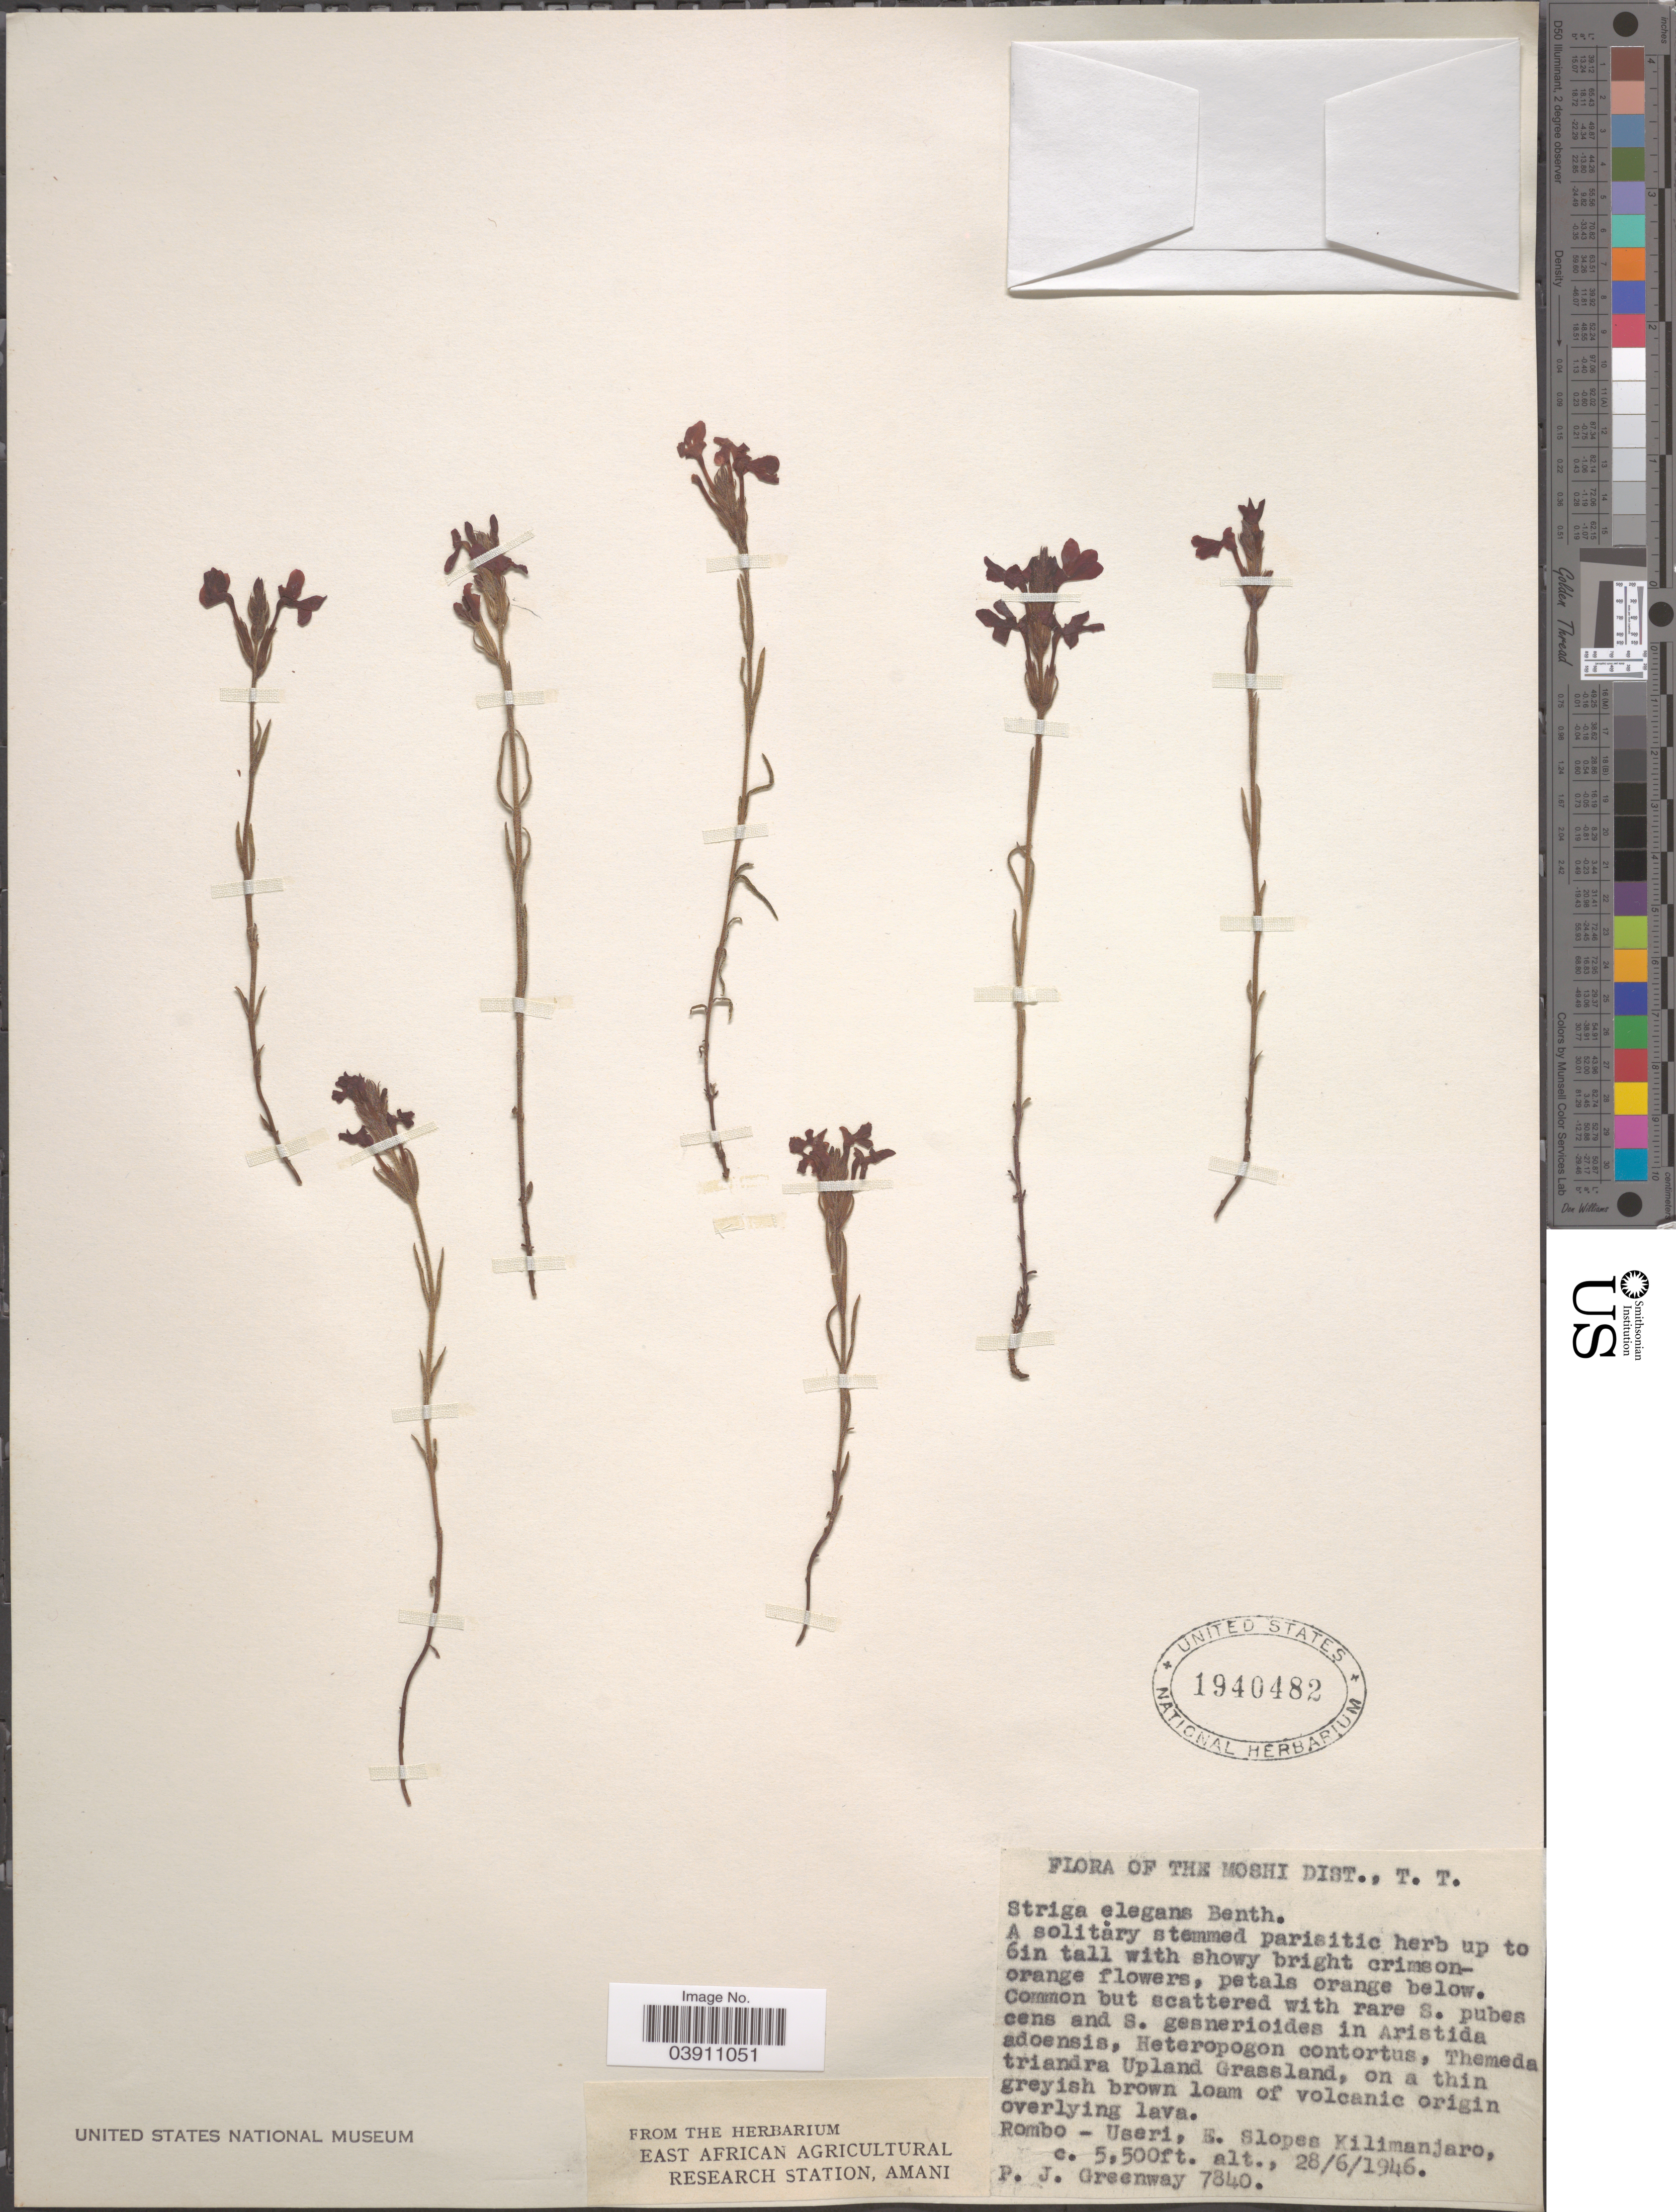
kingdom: Plantae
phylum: Tracheophyta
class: Magnoliopsida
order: Lamiales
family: Orobanchaceae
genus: Striga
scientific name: Striga elegans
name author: Benth.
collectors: P. J. Greenway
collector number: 7840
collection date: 1946-06-28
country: Tanzania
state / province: Kilimanjaro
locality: The Moshi Dist., T. T. Rombo - Useri, E. Slopes Kilimanjaro.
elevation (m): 1676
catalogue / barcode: US 1940482